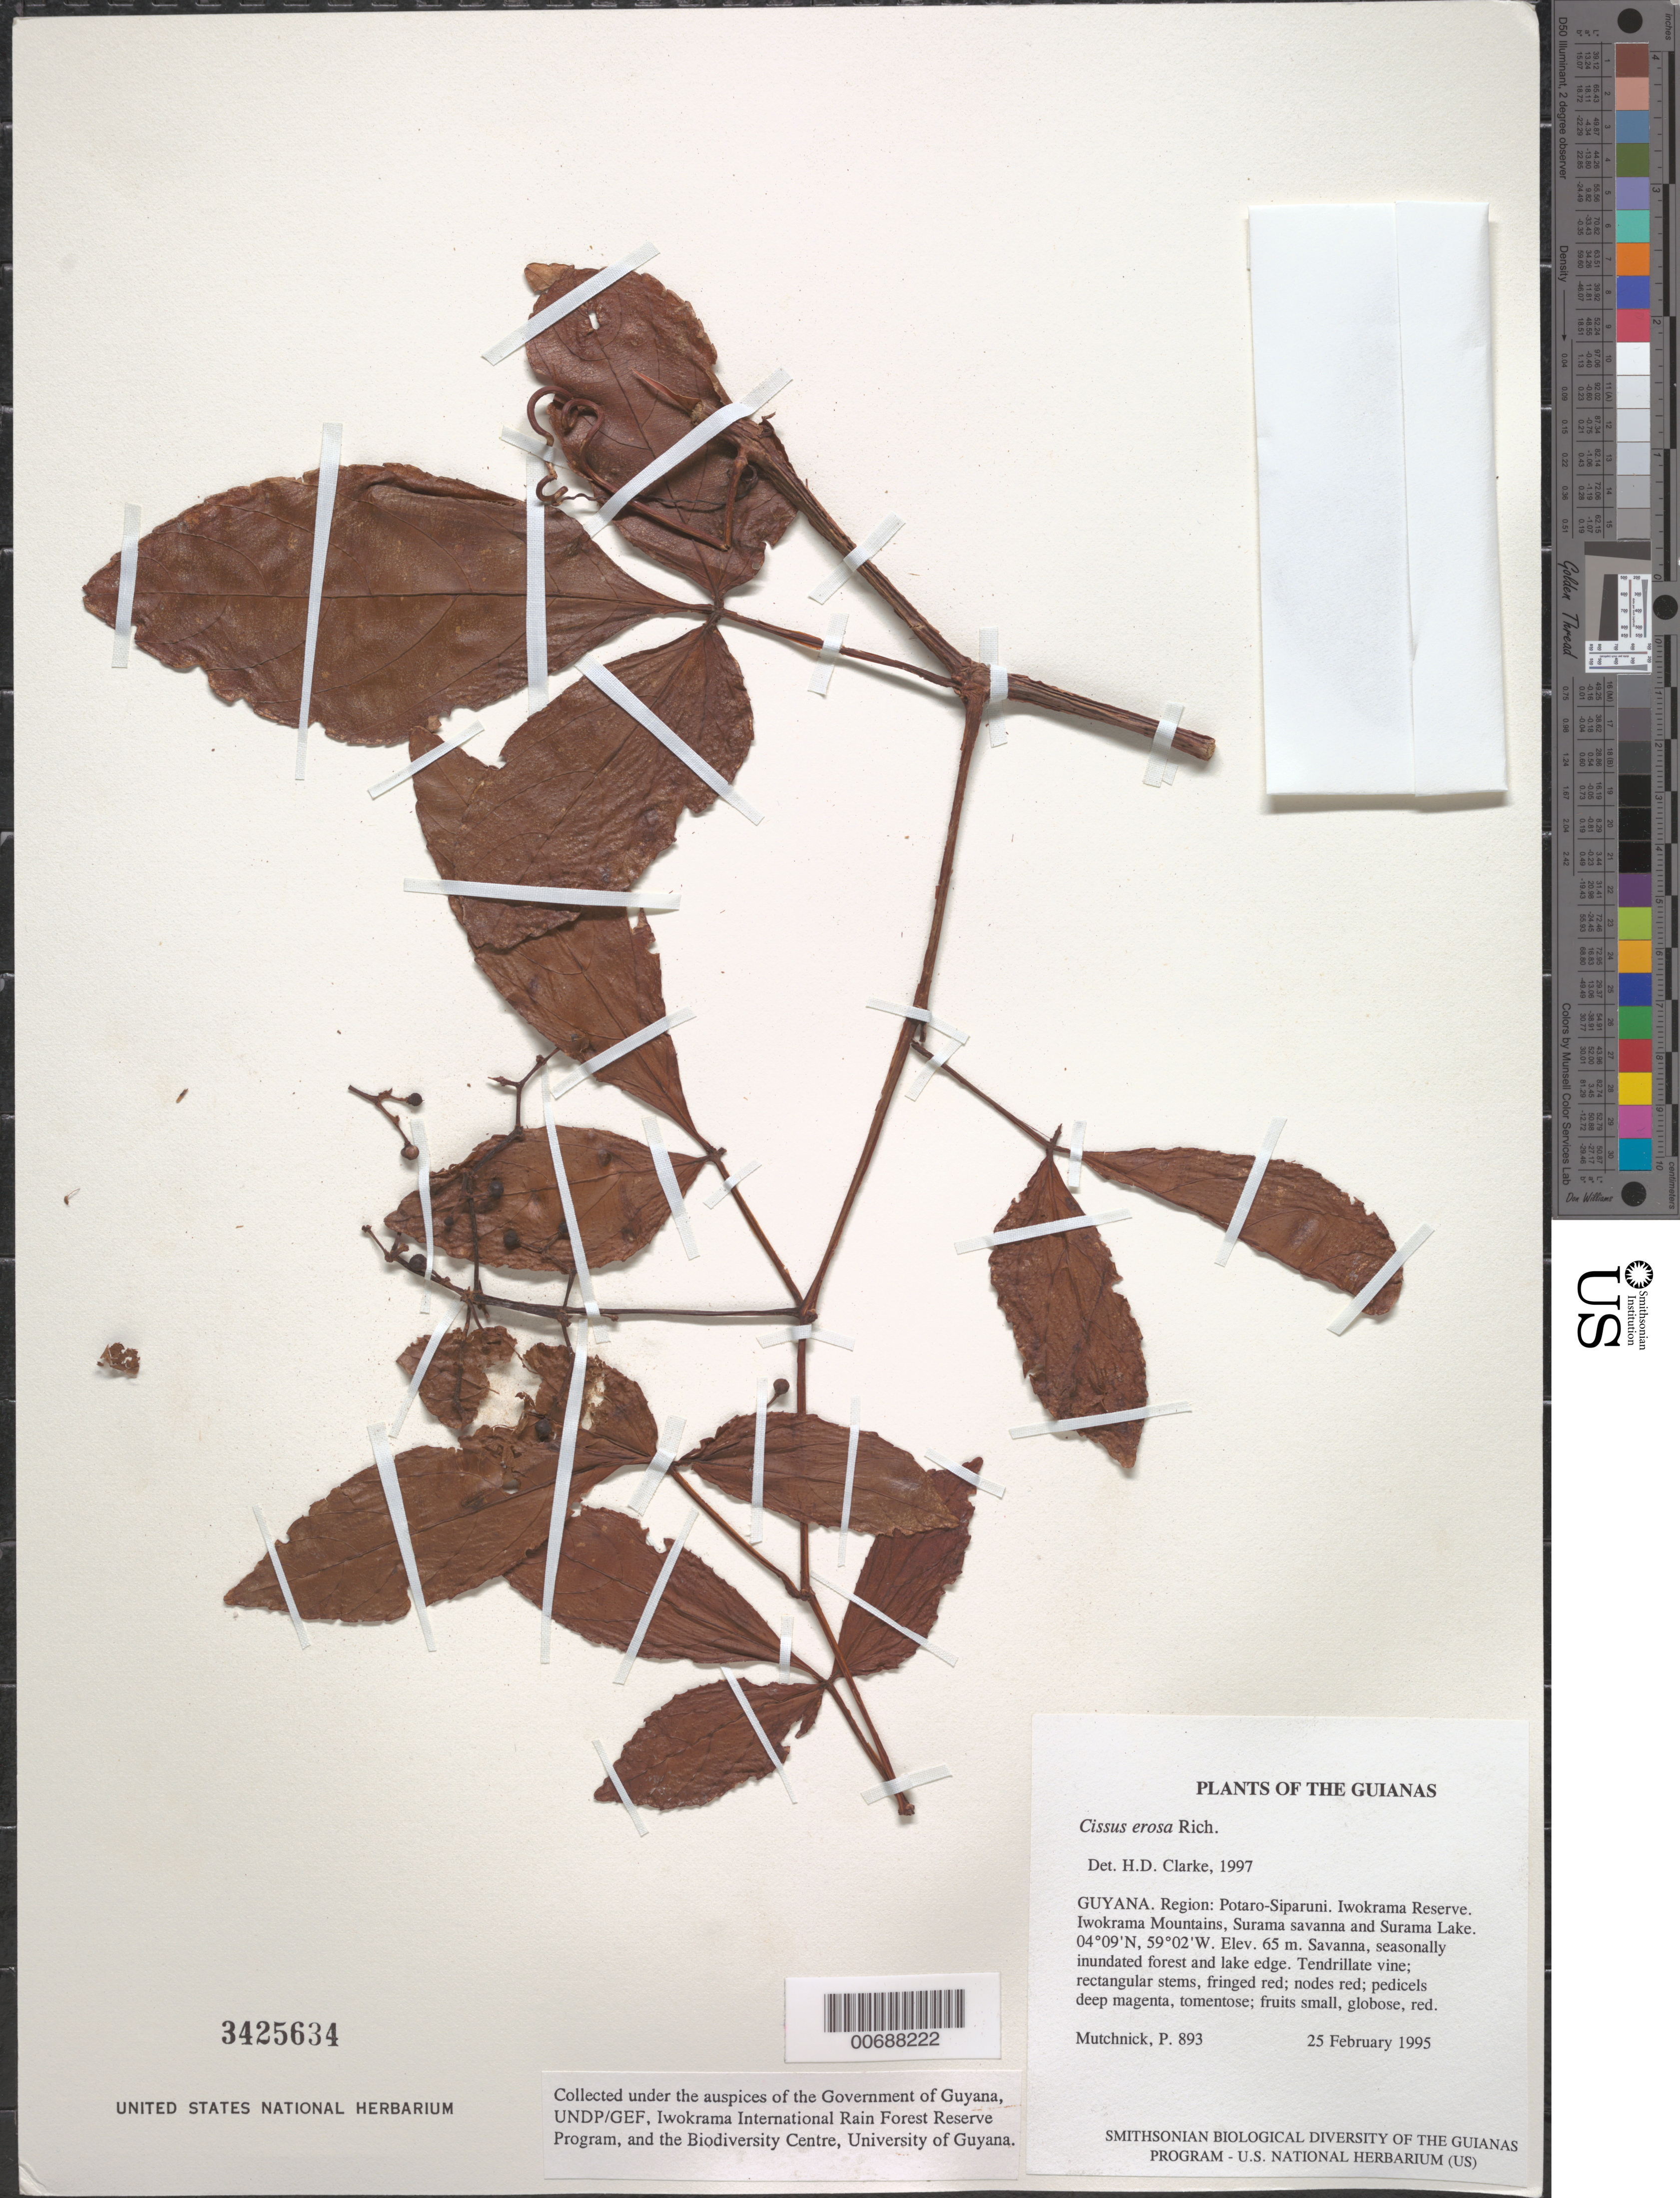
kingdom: Plantae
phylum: Tracheophyta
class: Magnoliopsida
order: Vitales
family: Vitaceae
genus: Cissus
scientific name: Cissus erosa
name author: Rich.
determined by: Liesner, R. L.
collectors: P. Mutchnick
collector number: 893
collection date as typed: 25 February 1995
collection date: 1995-02-25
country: Guyana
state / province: Potaro-Siparuni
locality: Iwokrama Reserve. Iwokrama Mountains, Surama savanna and Surama Lake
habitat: Savanna, seasonally inundated forest and lake edge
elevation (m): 65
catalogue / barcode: US 3425634